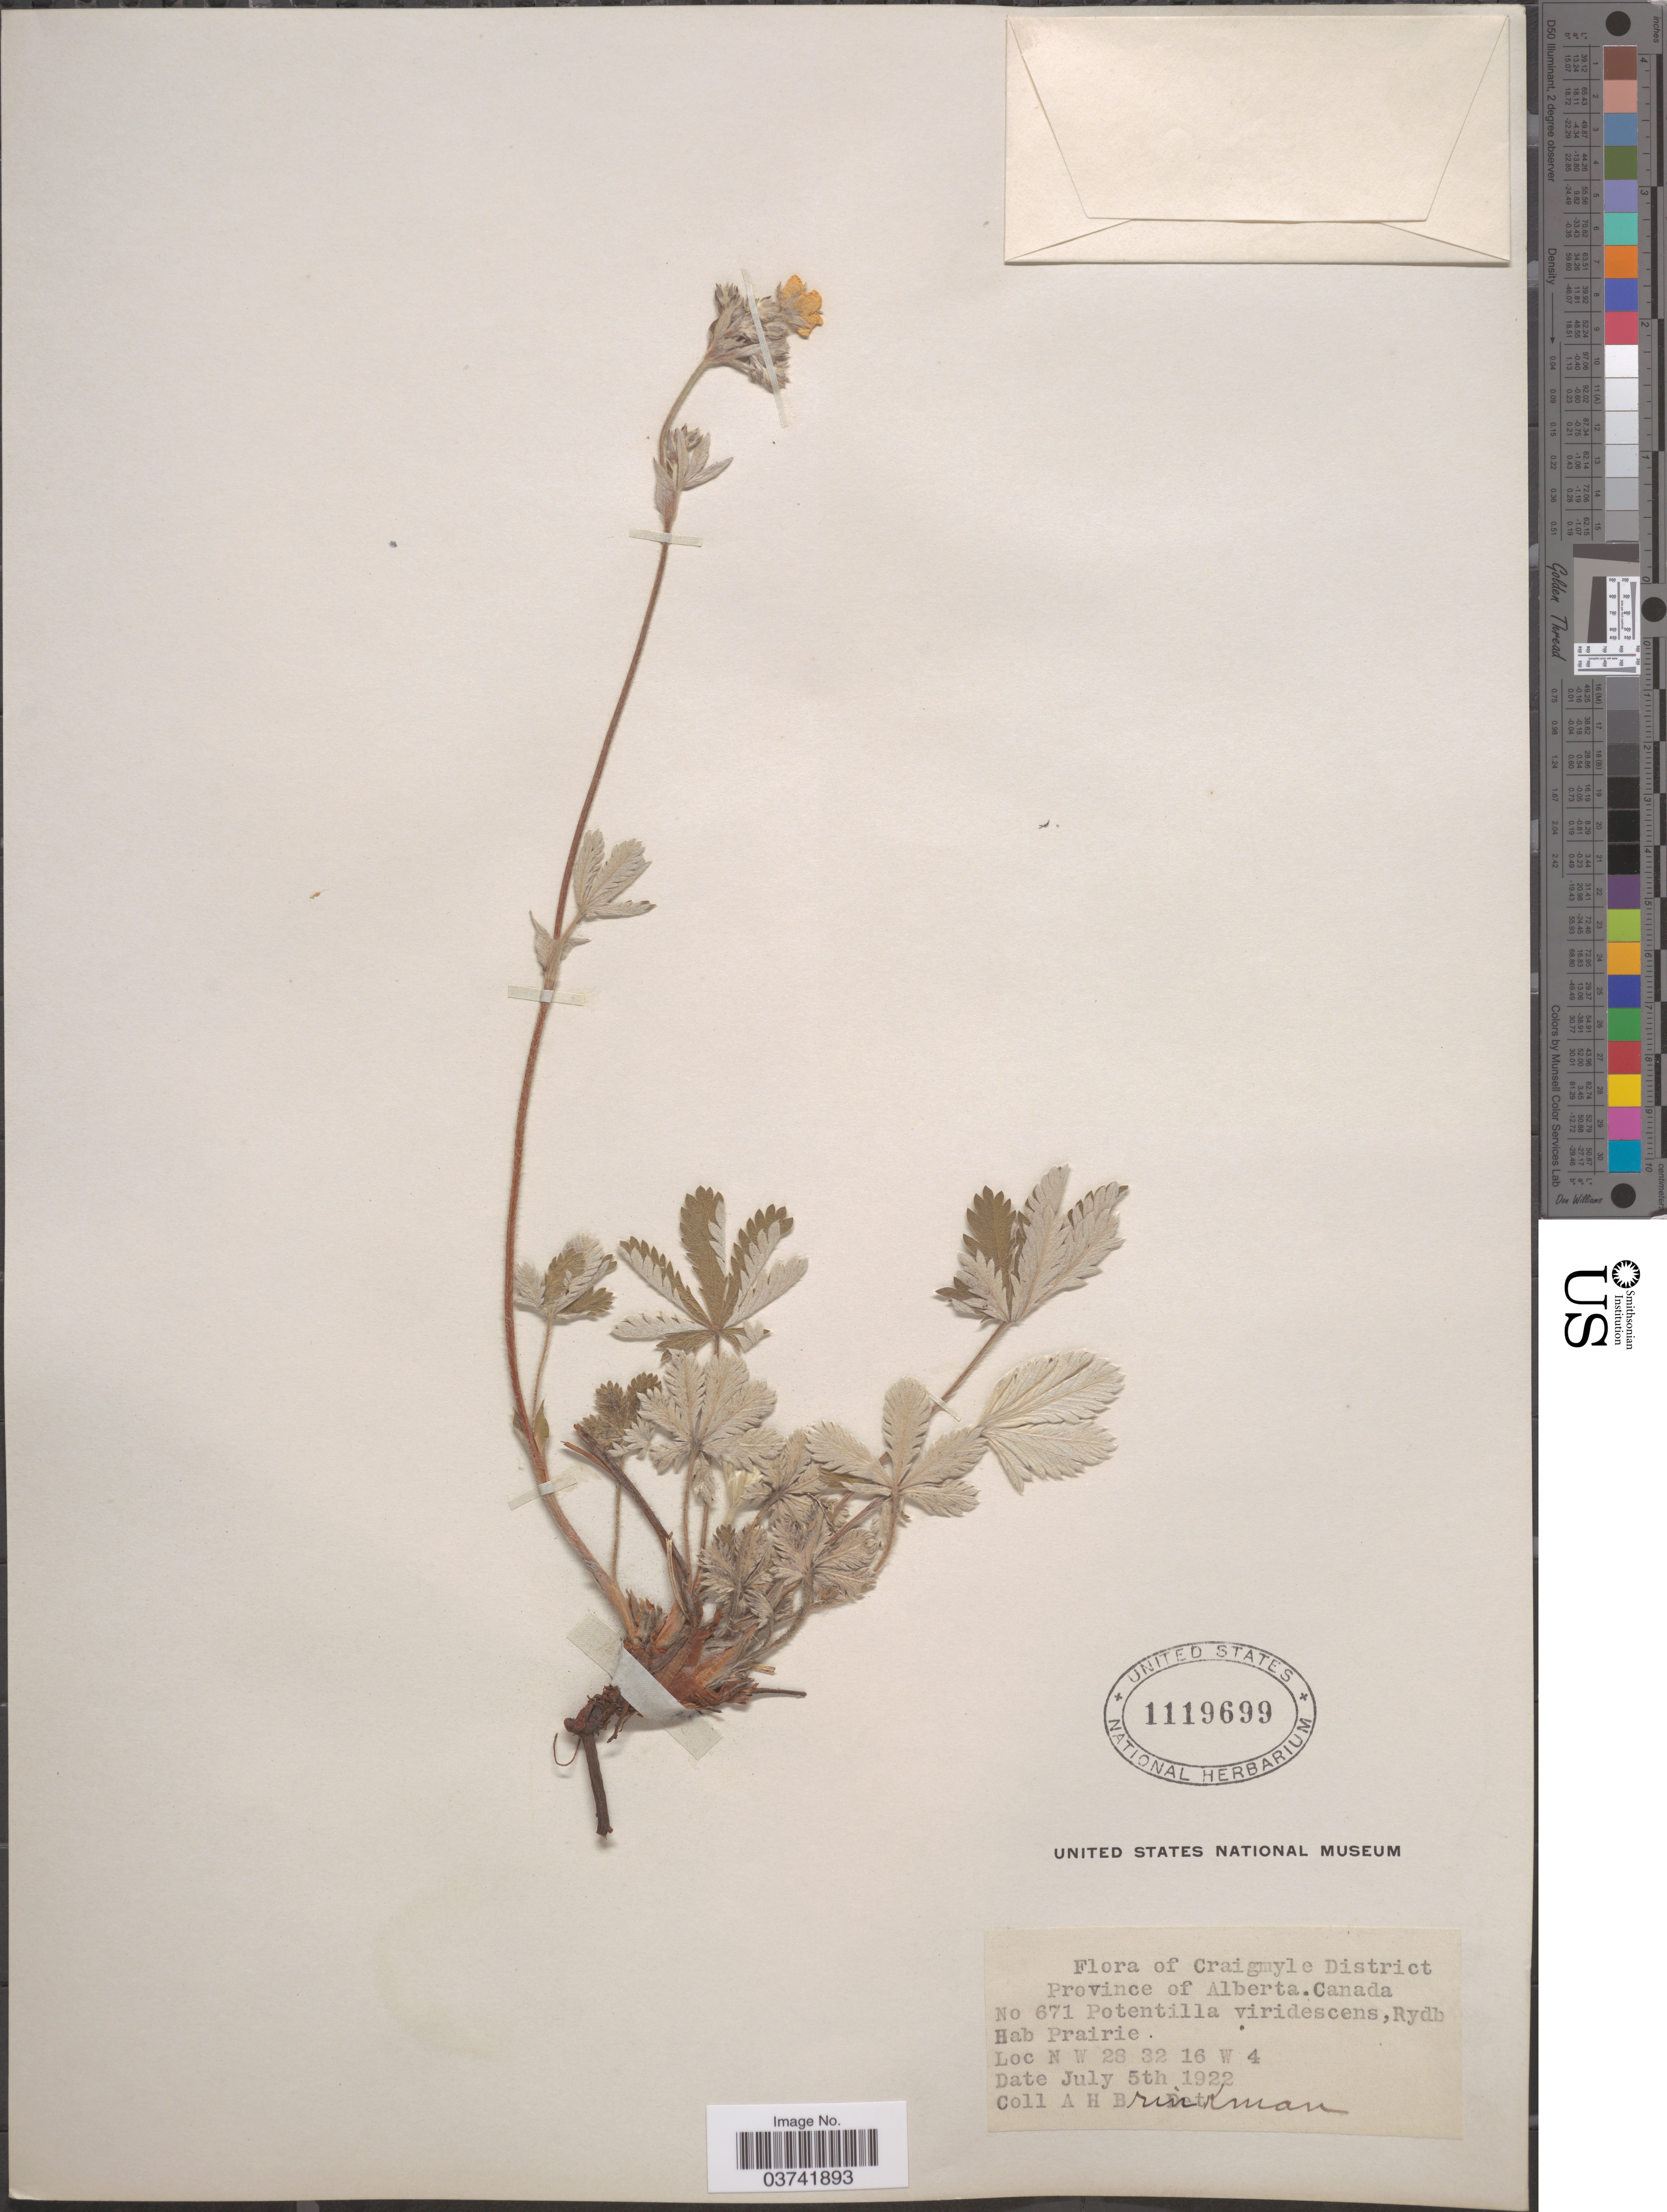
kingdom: Plantae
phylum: Tracheophyta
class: Magnoliopsida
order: Rosales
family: Rosaceae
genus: Potentilla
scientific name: Potentilla viridescens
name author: Rydb.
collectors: A. Brinkman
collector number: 671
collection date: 1922-07-05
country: Canada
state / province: Alberta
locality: Craigmyle District. Prairie. N W 28 32 16 W 4.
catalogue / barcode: US 1119699